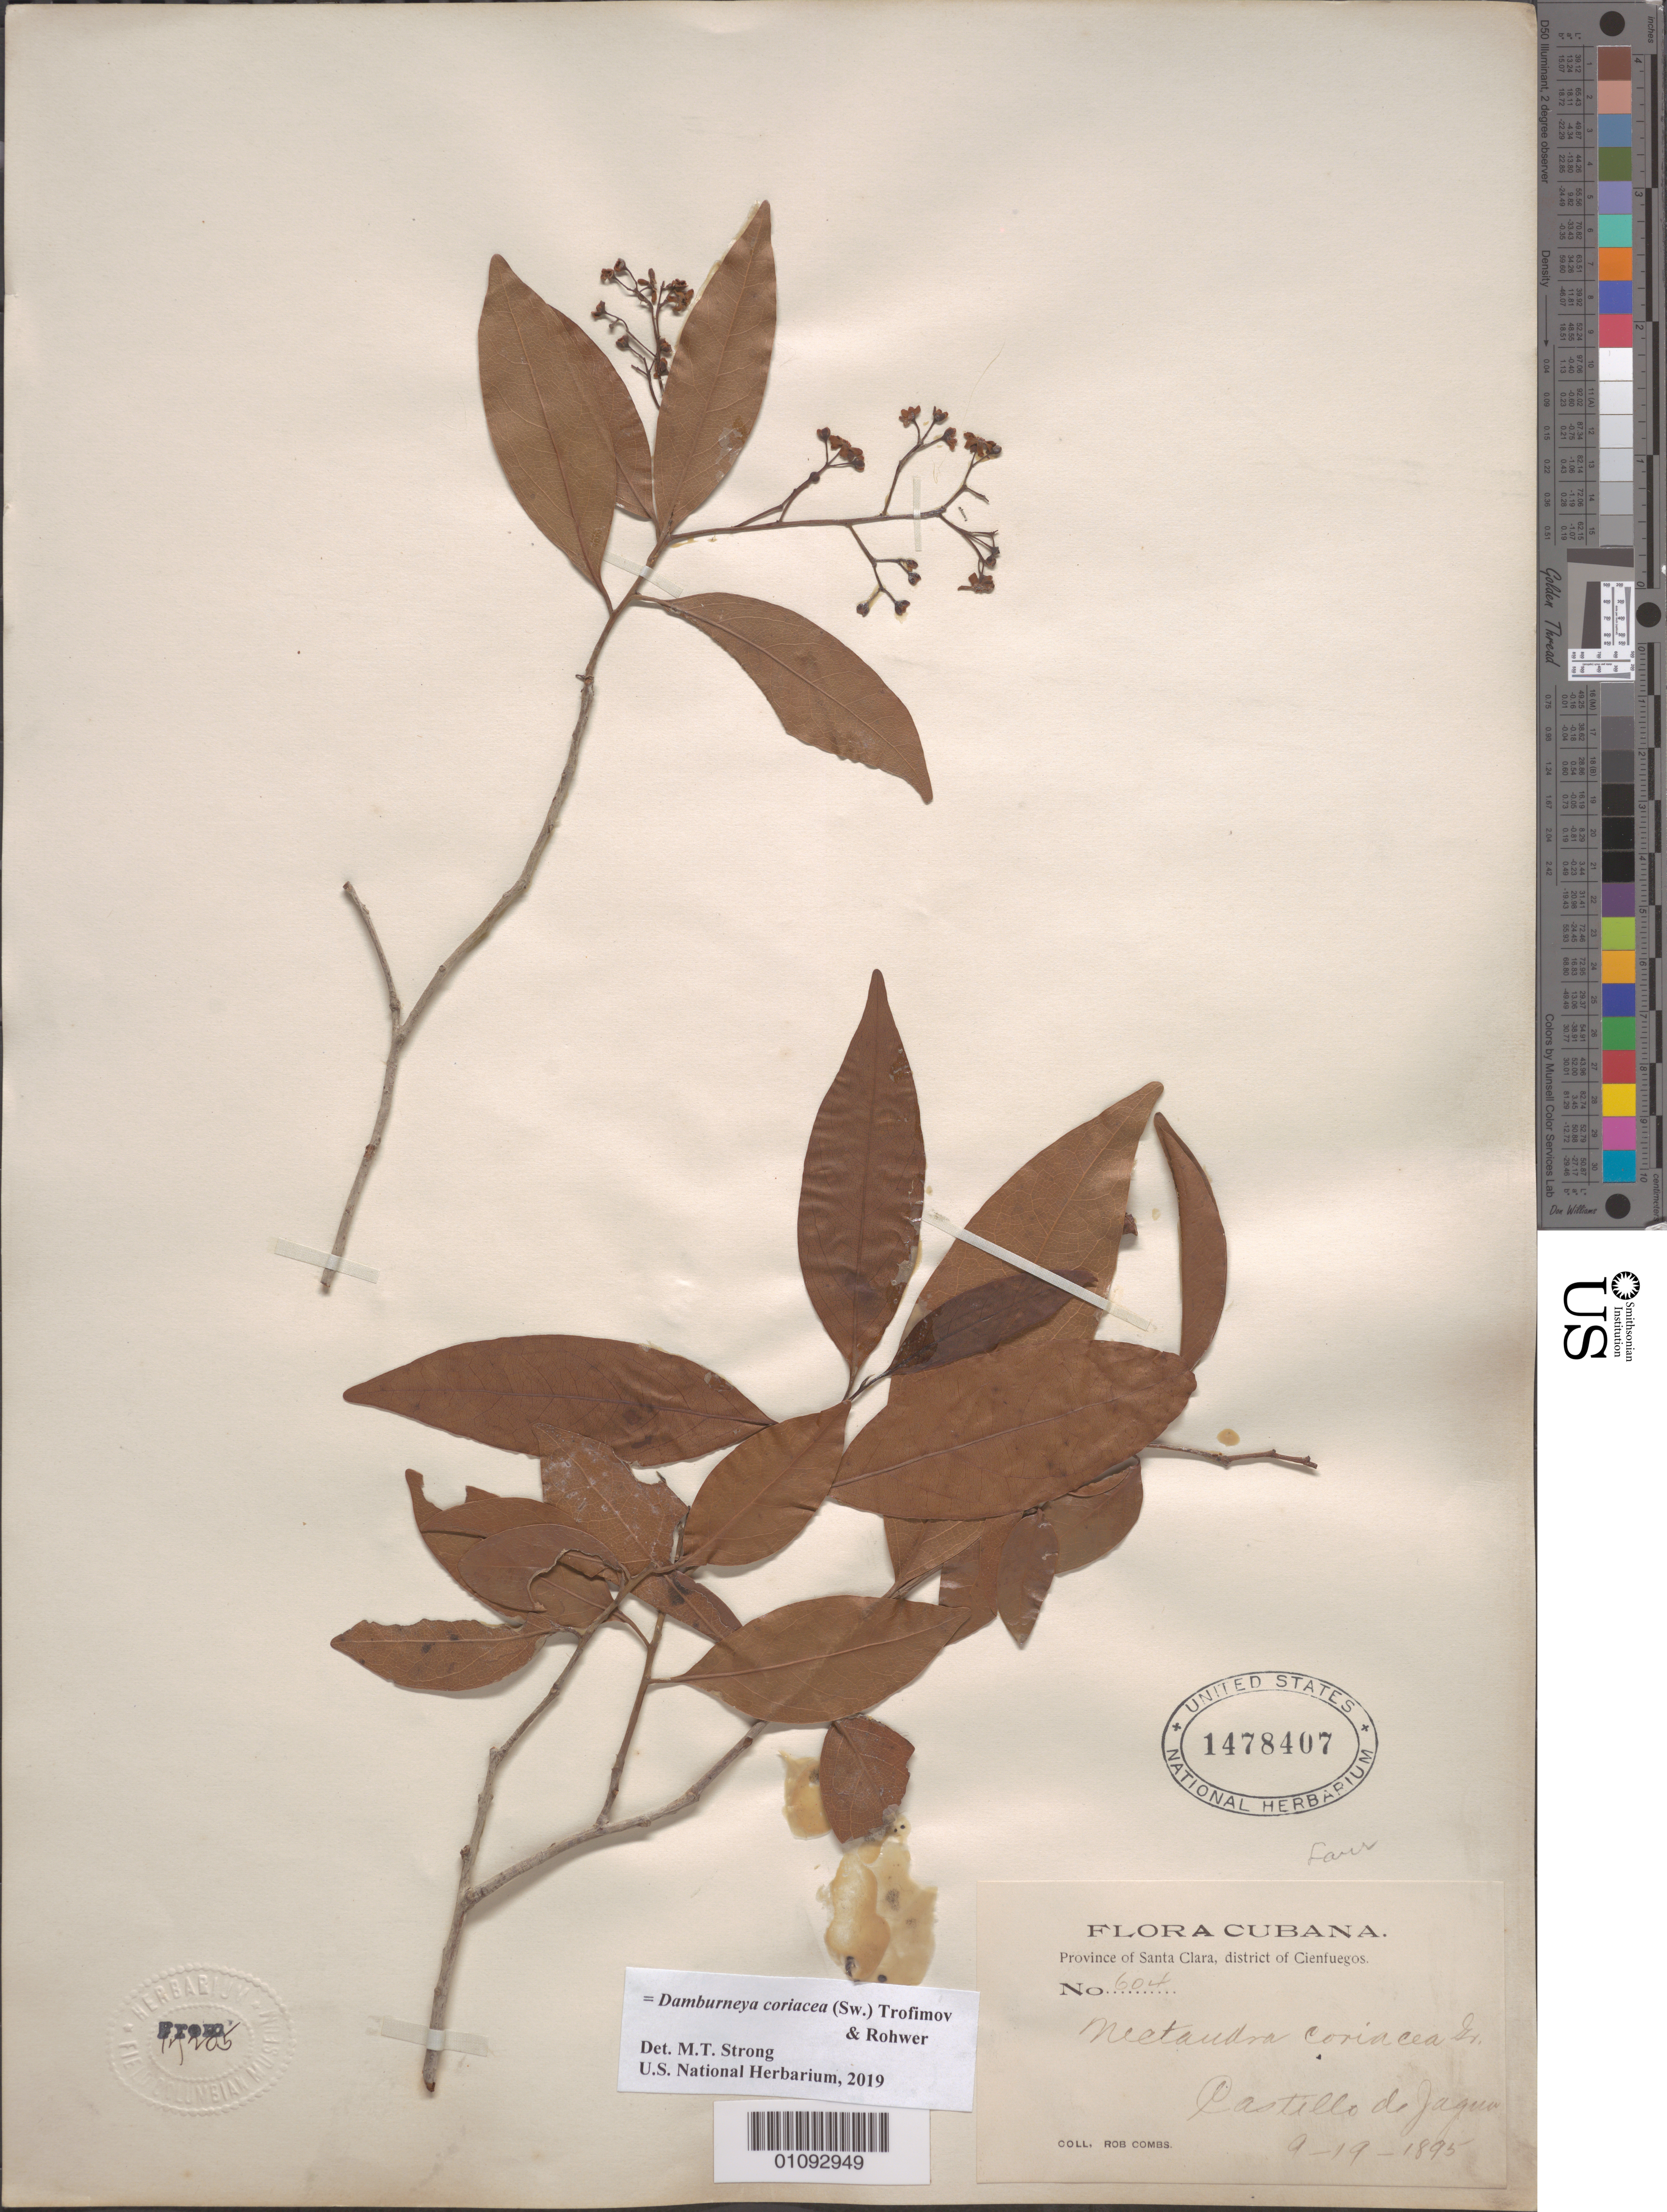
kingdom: Plantae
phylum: Tracheophyta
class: Magnoliopsida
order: Laurales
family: Lauraceae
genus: Damburneya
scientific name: Damburneya coriacea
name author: (Sw.) Trofimov & Rohwer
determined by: Strong, M. T., (US), Smithsonian Institution - National Museum of Natural History (UNITED STATES)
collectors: R. Combs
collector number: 604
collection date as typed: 19 Sep 1895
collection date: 1895-09-19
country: Cuba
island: Cuba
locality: Castillo de Jaguar, Santa Clara, Cienfuegos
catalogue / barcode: US 1478407